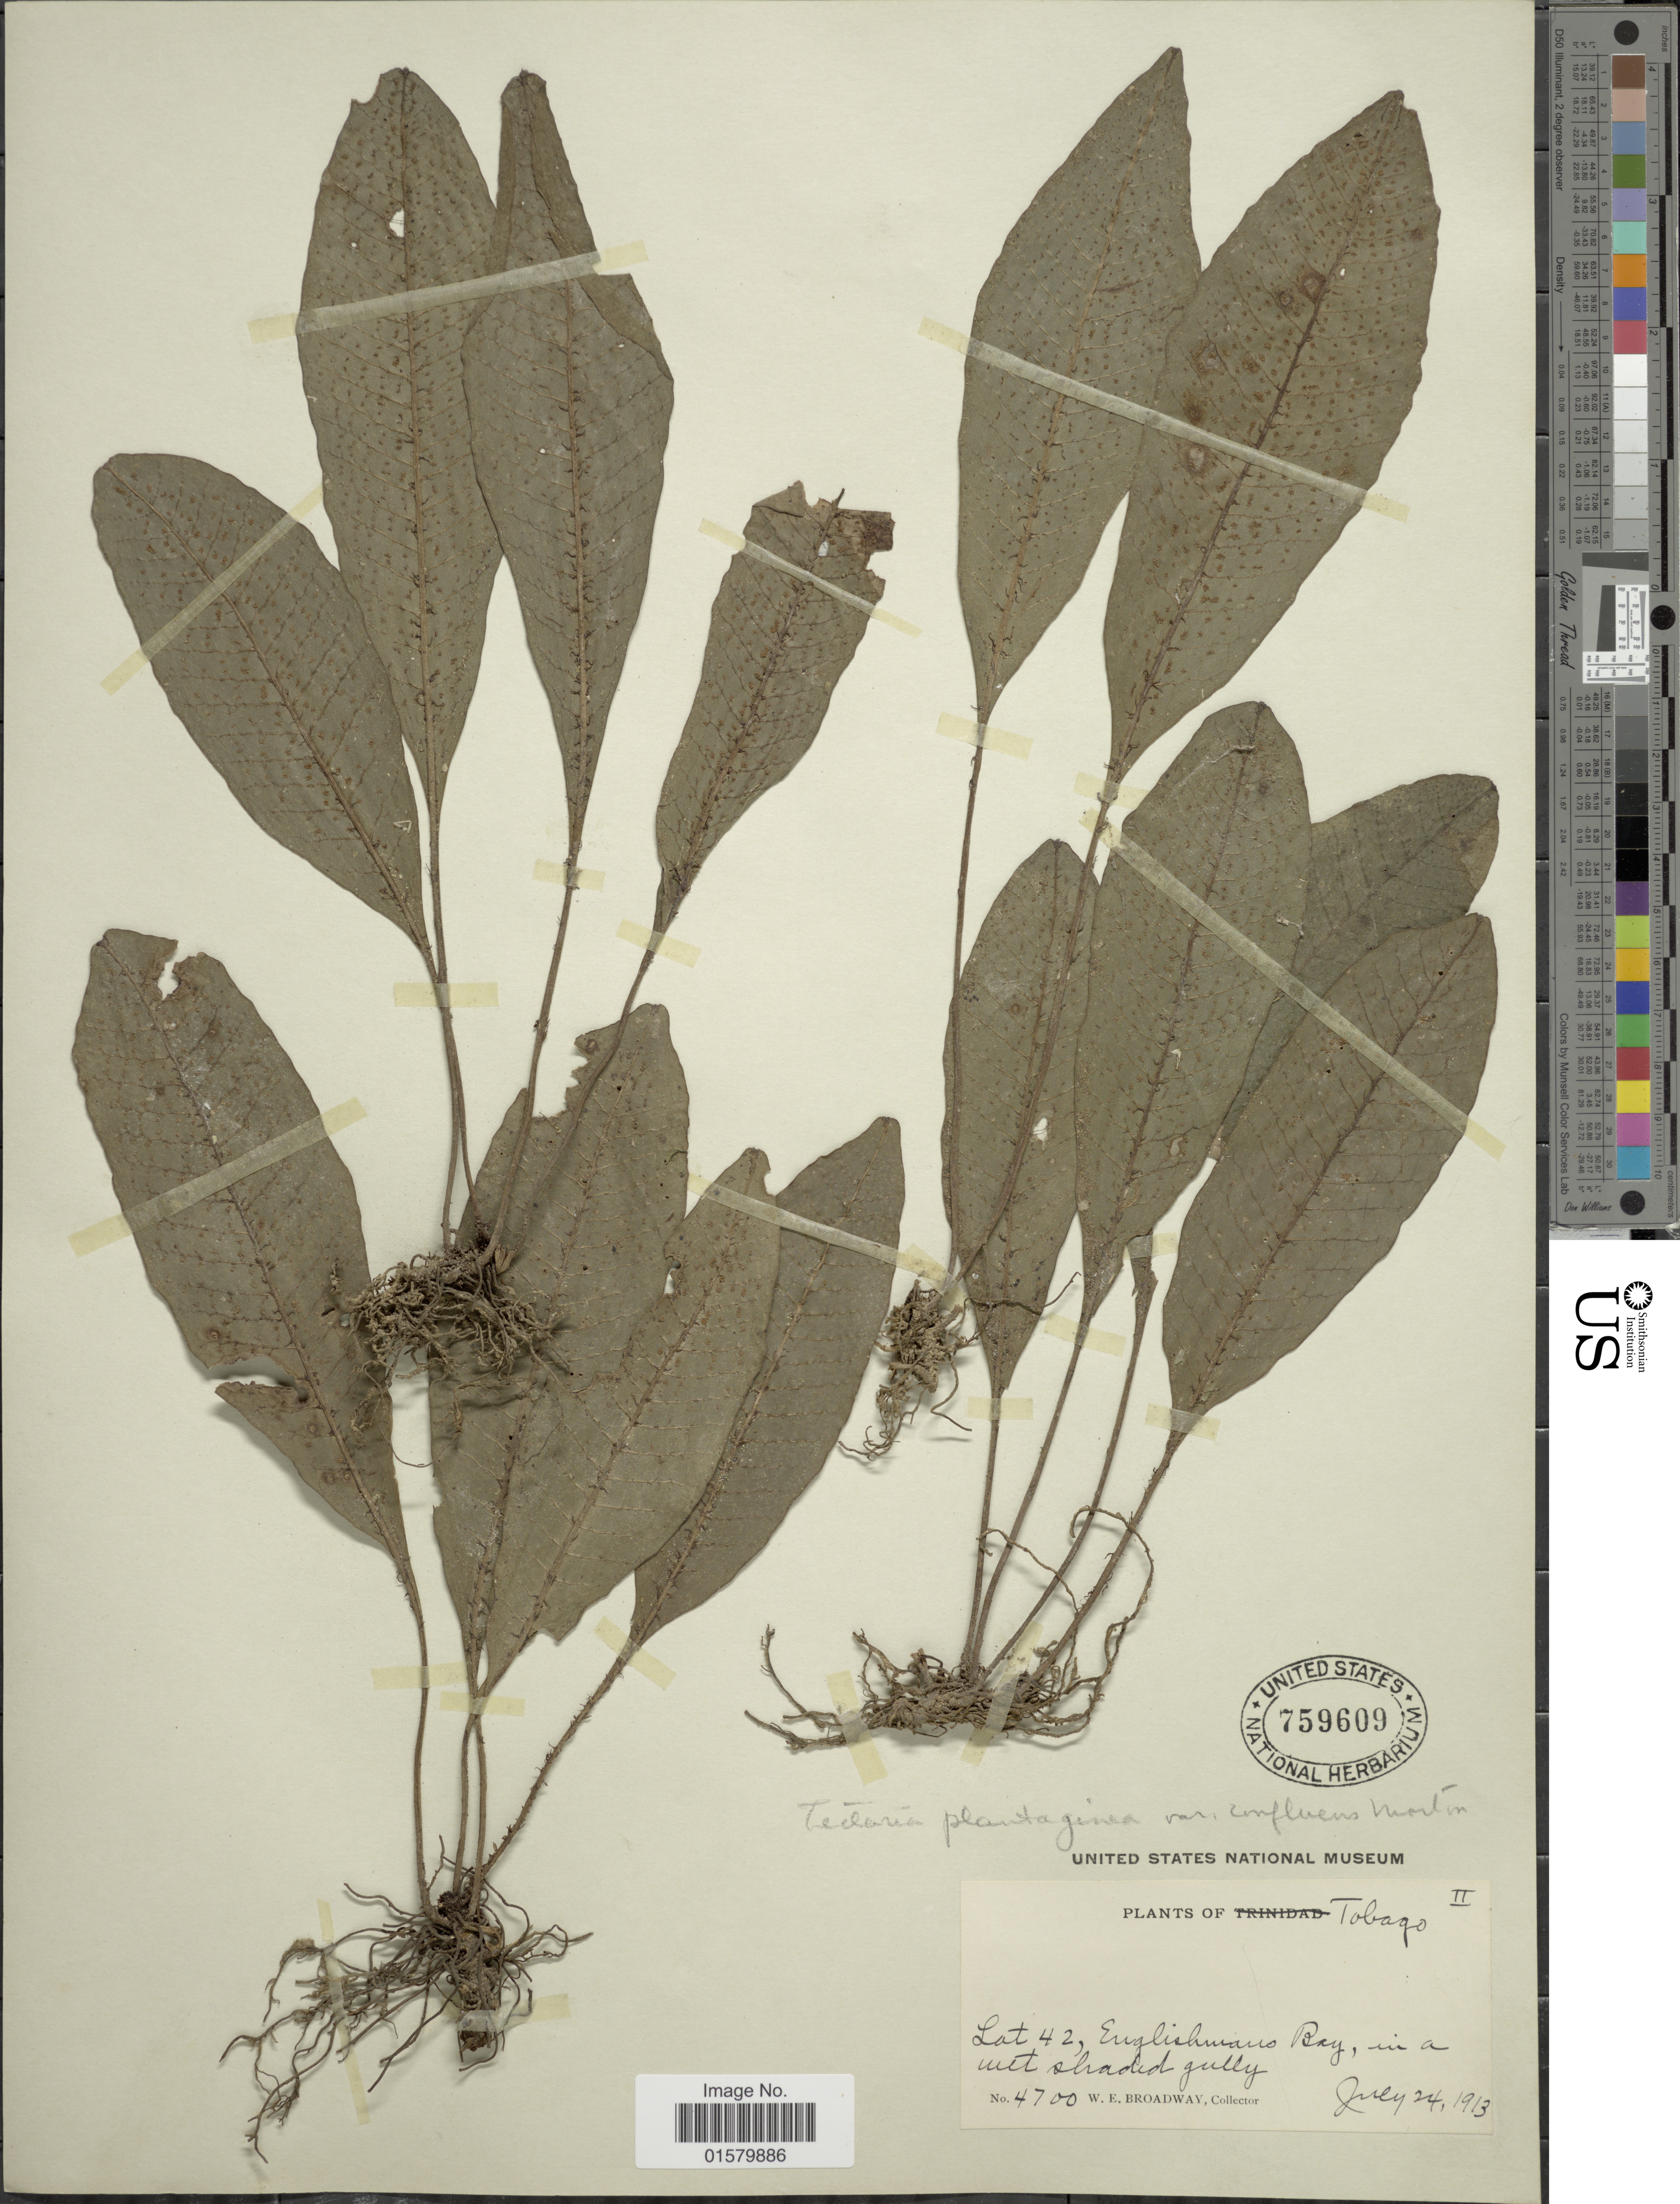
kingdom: Plantae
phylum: Tracheophyta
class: Polypodiopsida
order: Polypodiales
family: Tectariaceae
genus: Tectaria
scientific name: Tectaria plantaginea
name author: (Jacq.) Maxon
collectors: W. E. Broadway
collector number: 4700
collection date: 1913-07-24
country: Trinidad and Tobago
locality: Tobago, Lot 42, Englishman's Bay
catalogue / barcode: US 759609